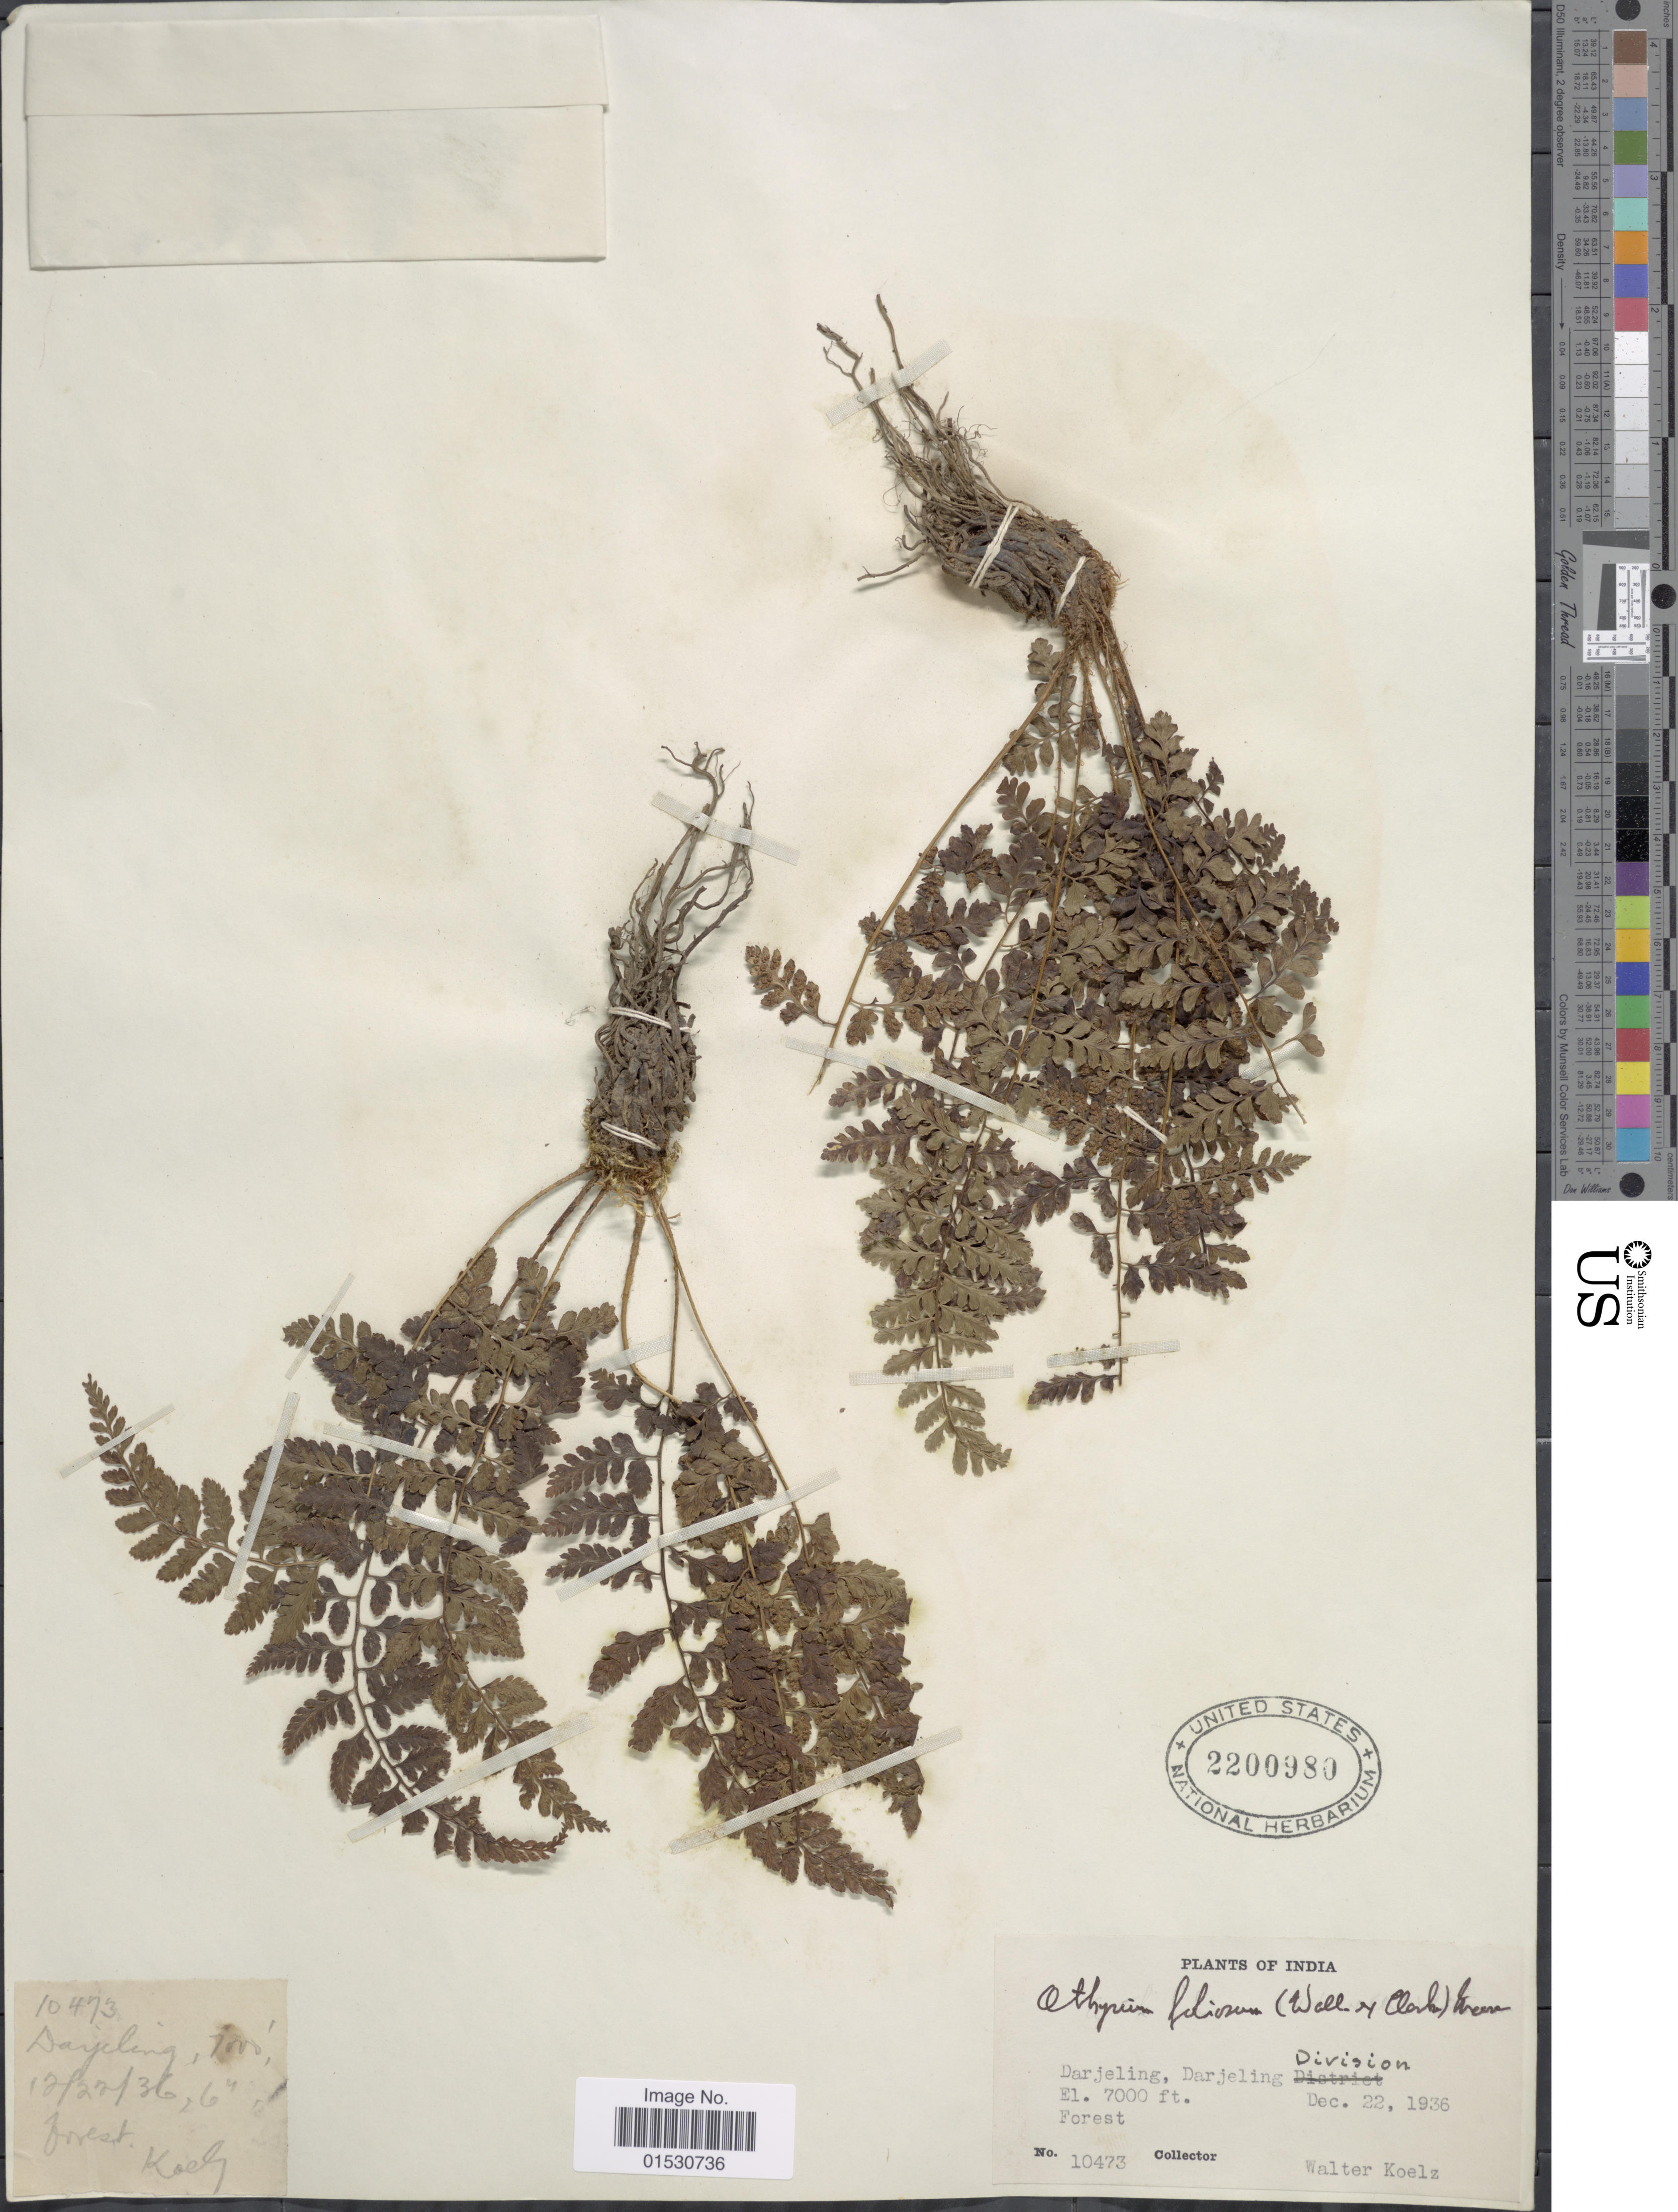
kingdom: Plantae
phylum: Tracheophyta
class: Polypodiopsida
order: Polypodiales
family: Athyriaceae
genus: Athyrium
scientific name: Athyrium foliolosum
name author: (Wall.) T. Moore ex Sm.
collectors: W. N. Koelz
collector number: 10473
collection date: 1936-12-22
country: India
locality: Darjeling, Darjeling Division, Forest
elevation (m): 2134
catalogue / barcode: US 2200980